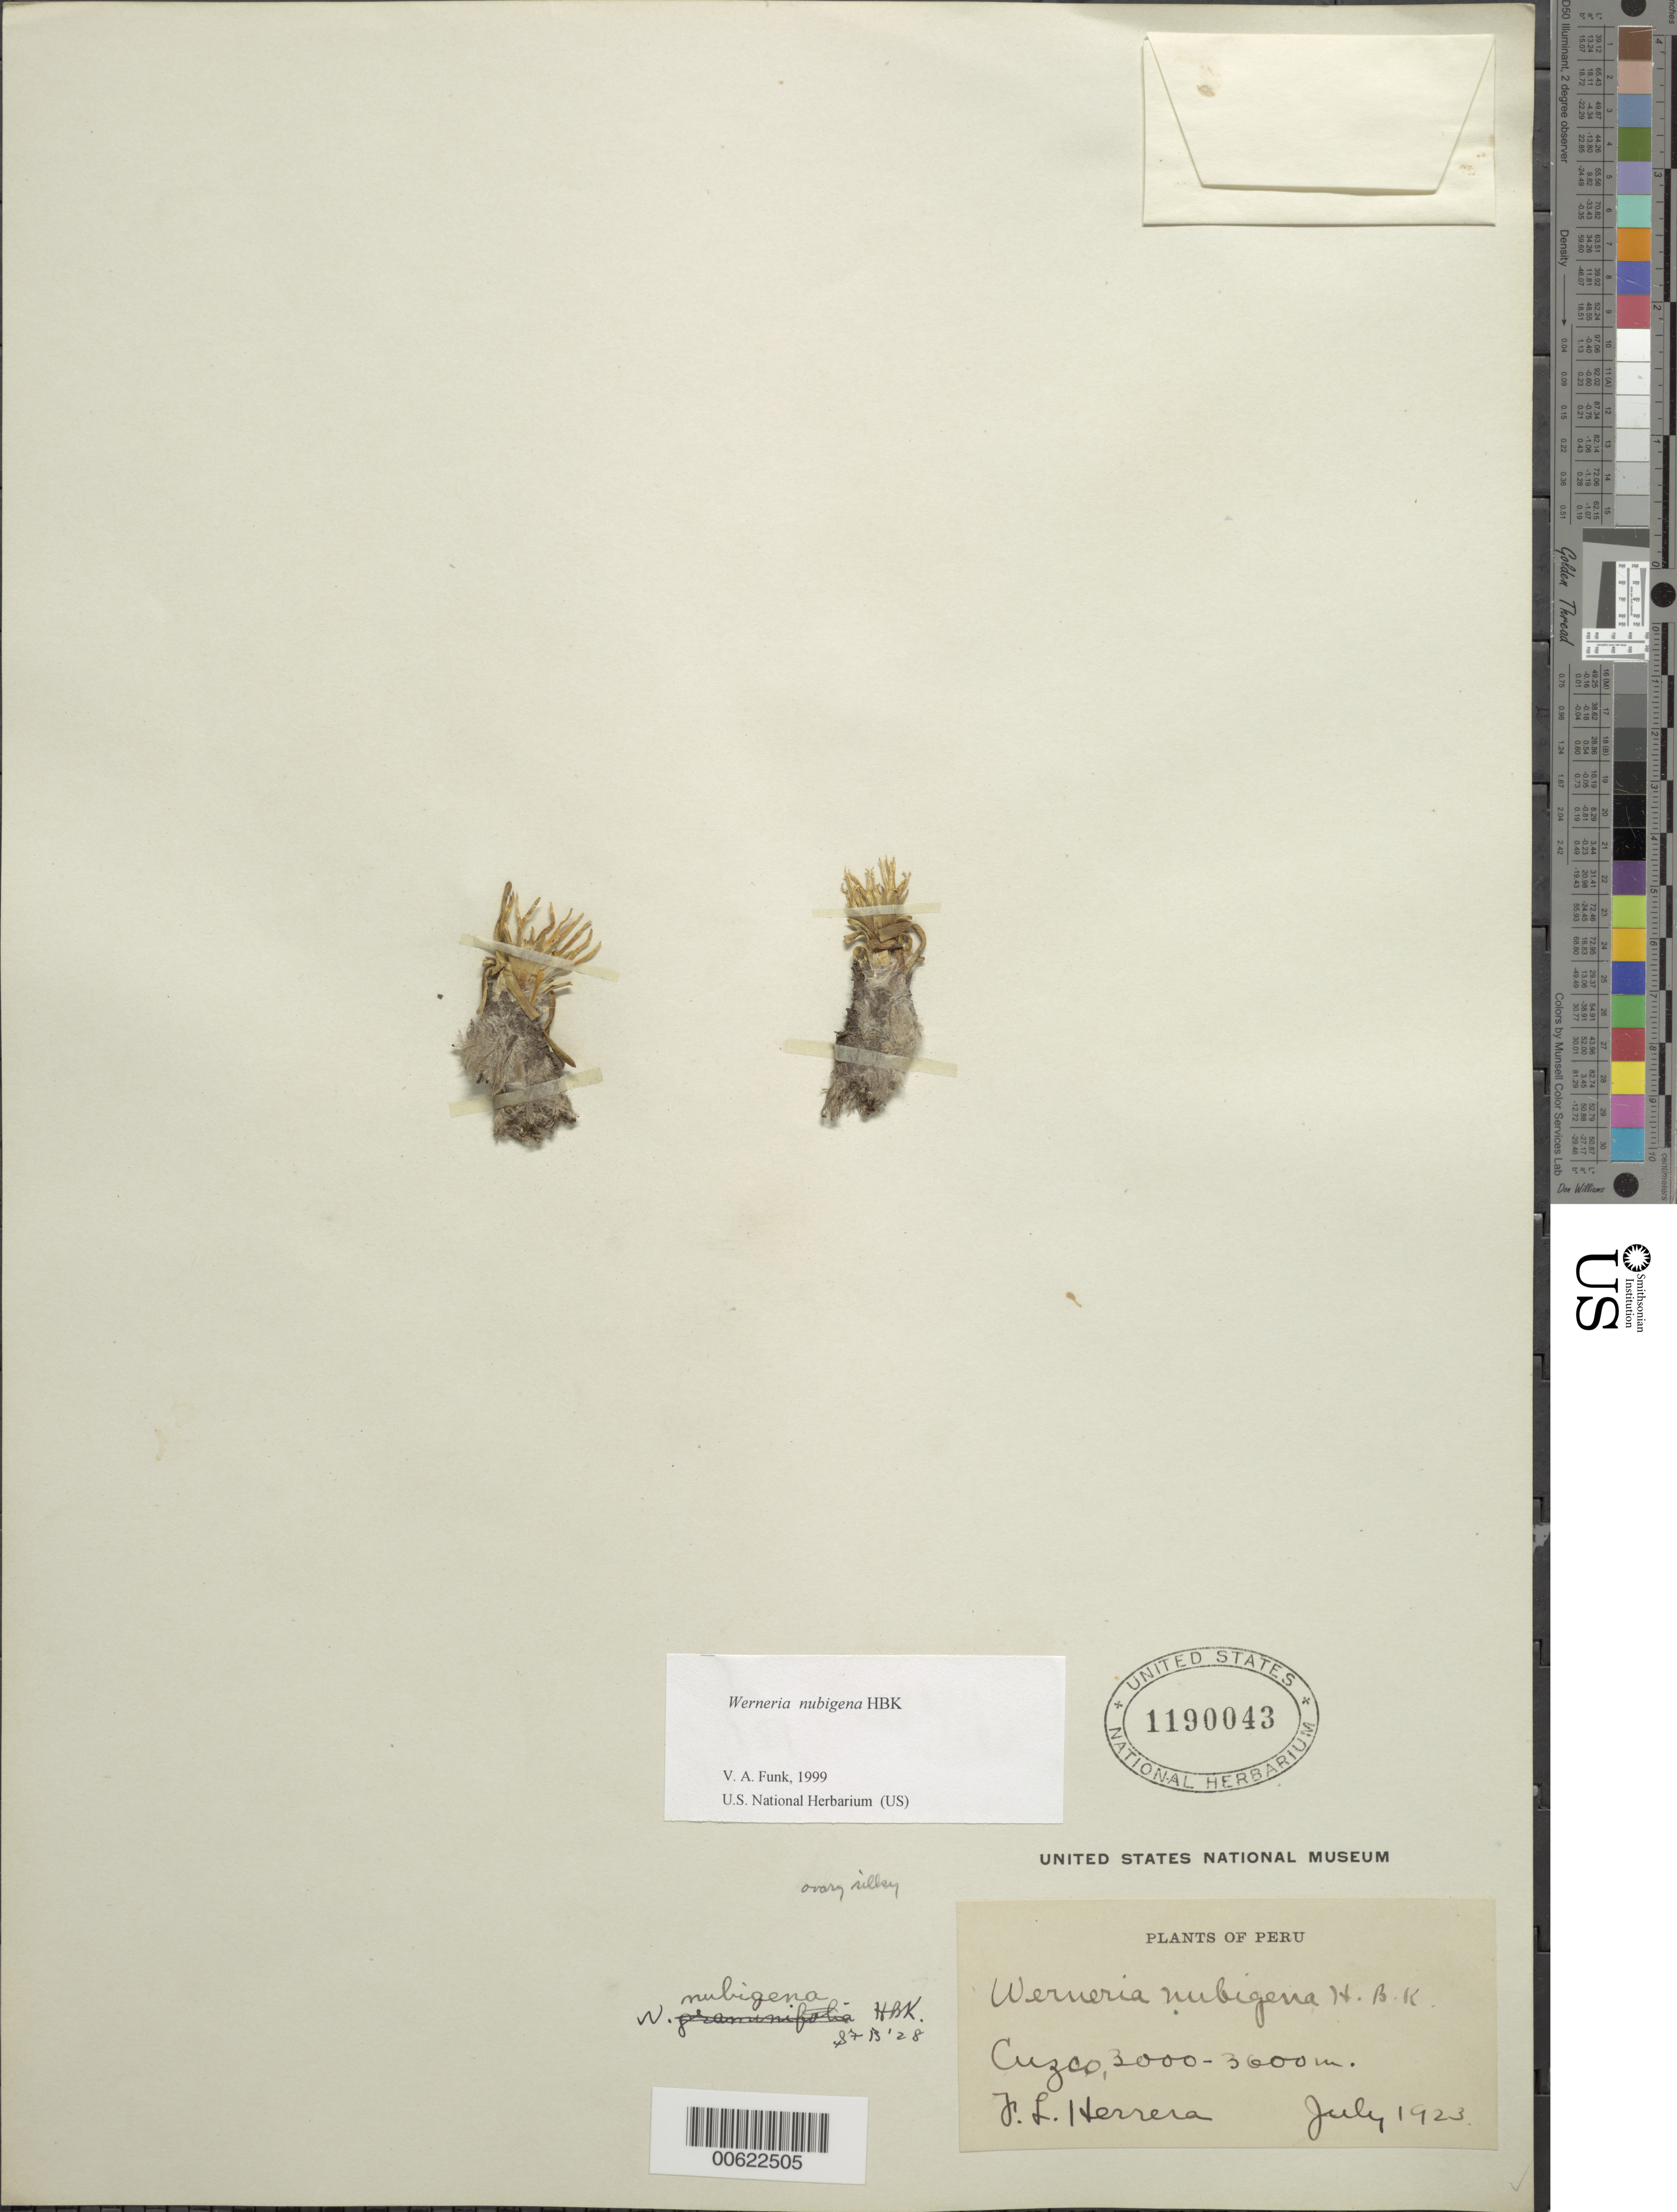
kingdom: Plantae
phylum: Tracheophyta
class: Magnoliopsida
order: Asterales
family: Asteraceae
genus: Werneria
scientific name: Werneria nubigena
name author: Kunth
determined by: Funk, Vicki A., (BOT), Smithsonian Institution - National Museum of Natural History (UNITED STATES)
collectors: F. L. Herrera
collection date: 1923-07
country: Peru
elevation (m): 3000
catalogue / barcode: US 1190043